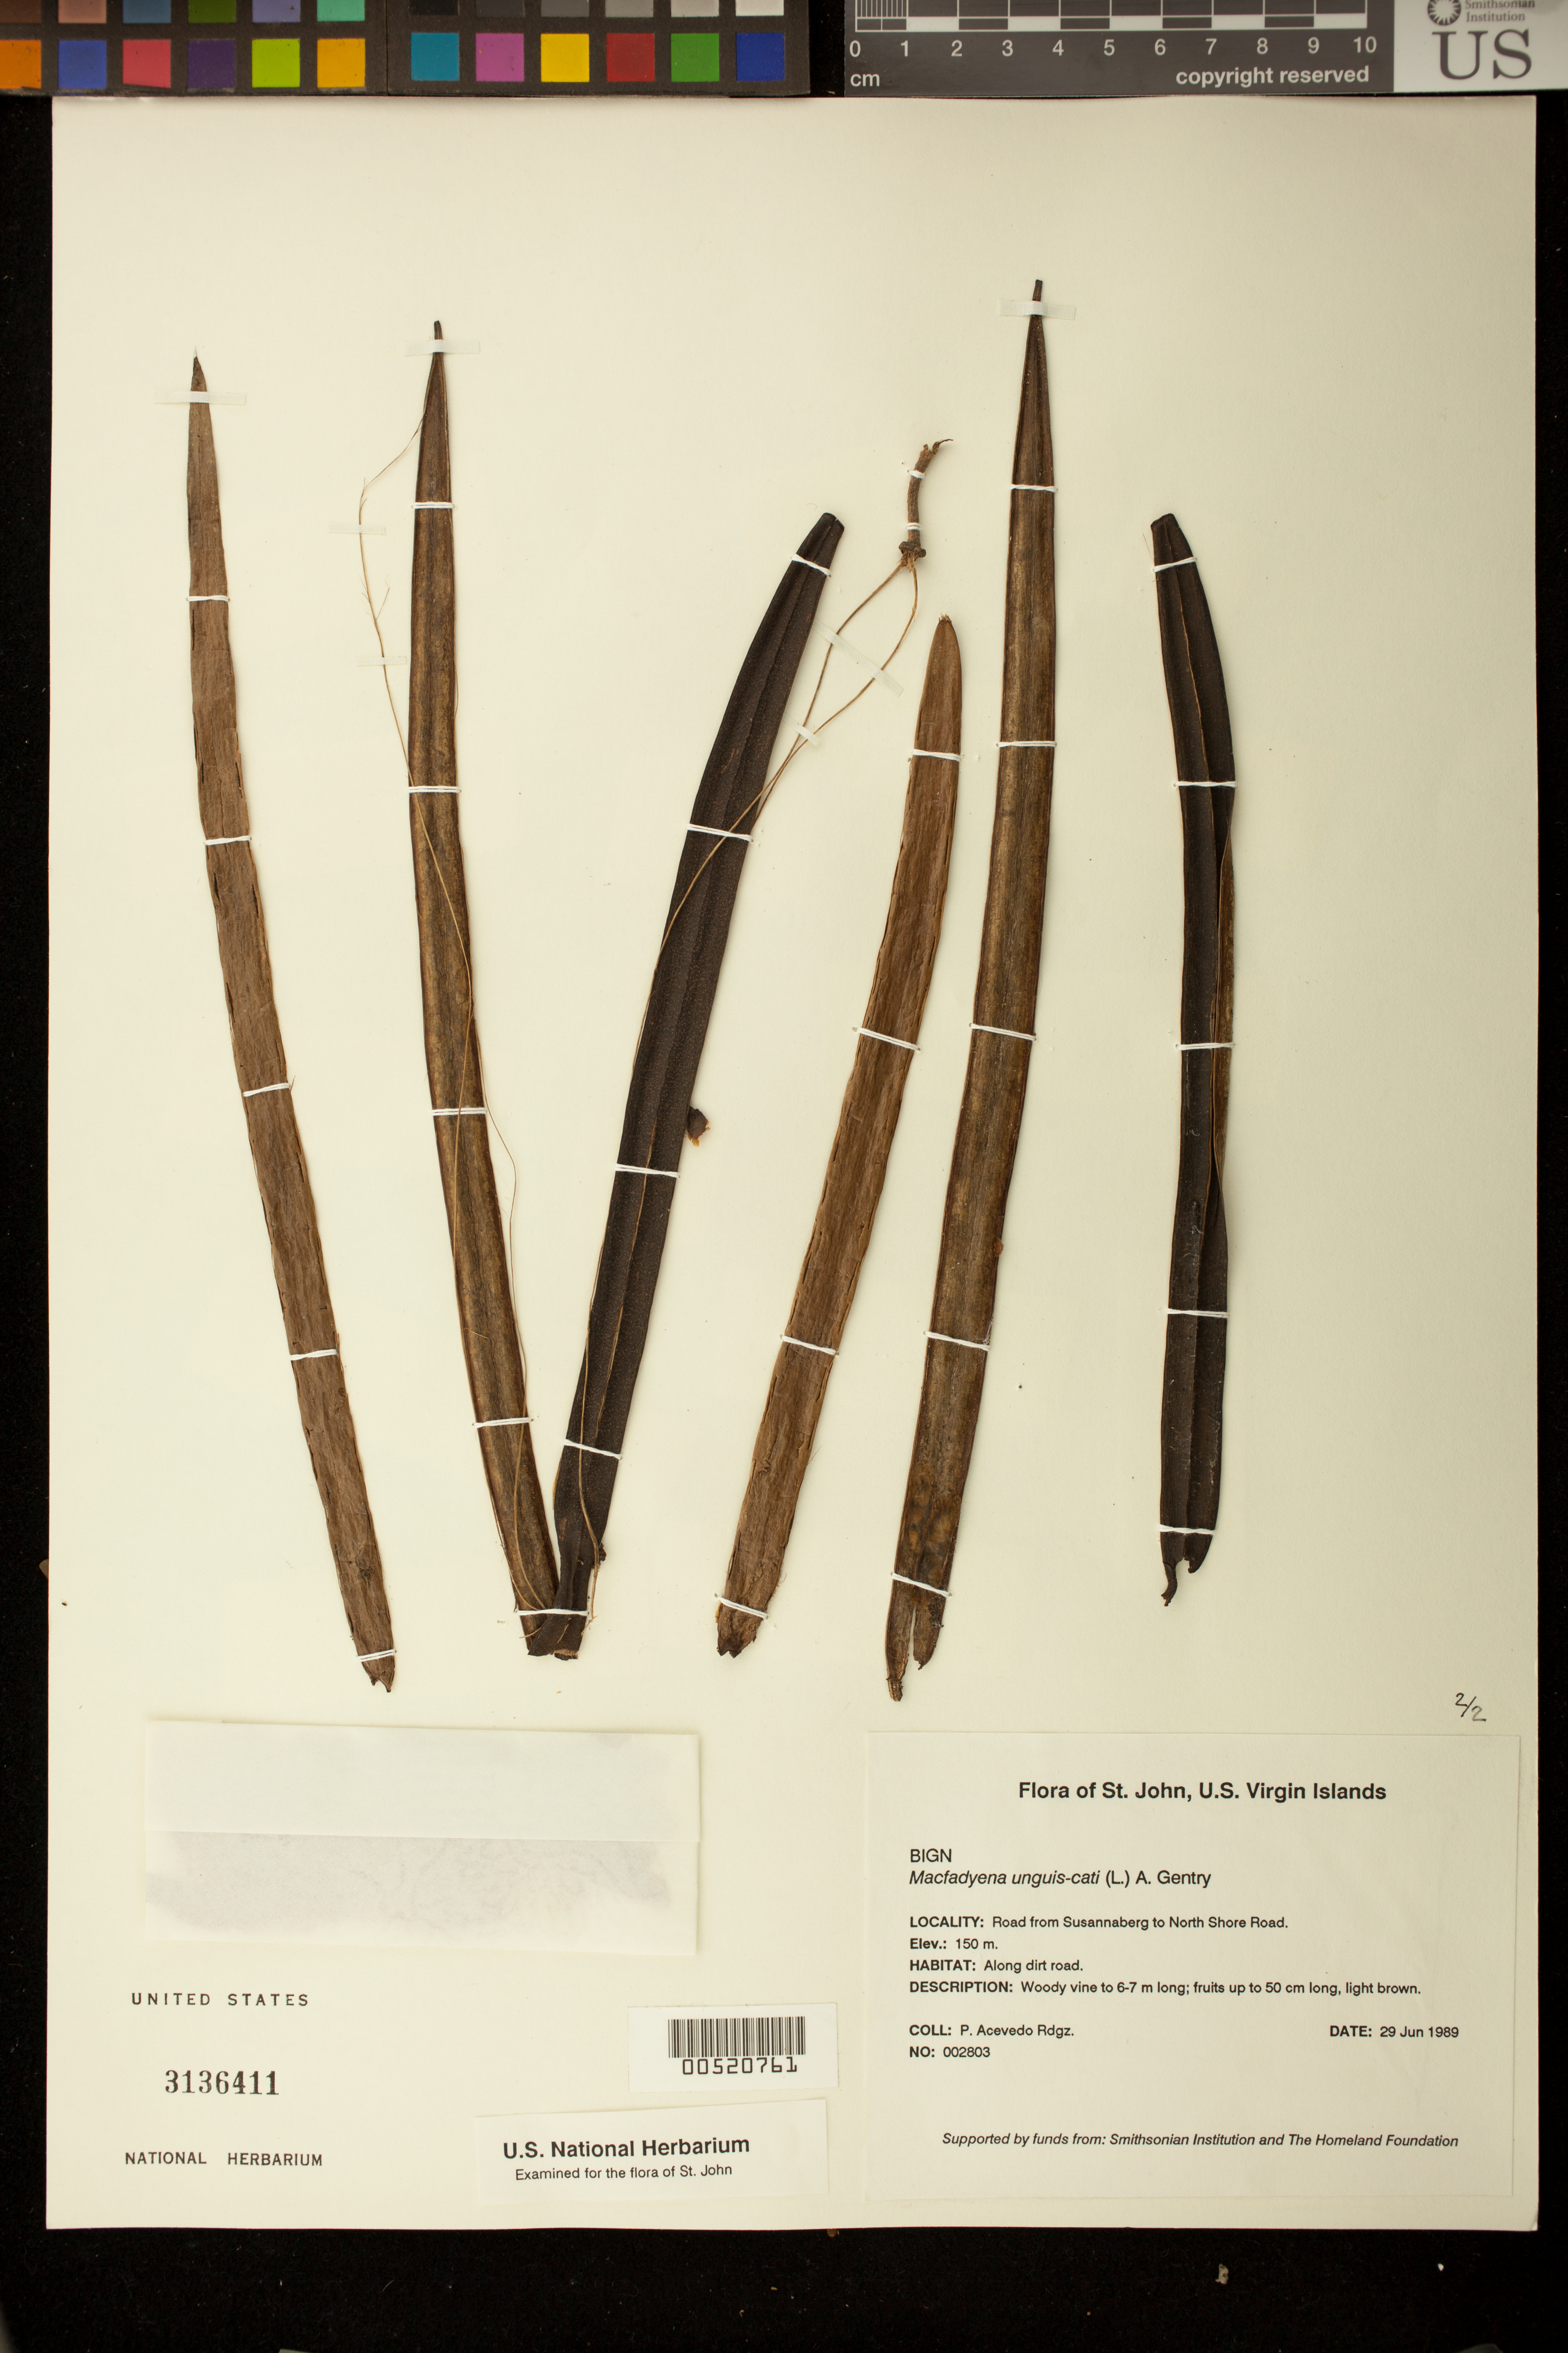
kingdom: Plantae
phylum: Tracheophyta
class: Magnoliopsida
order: Lamiales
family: Bignoniaceae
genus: Dolichandra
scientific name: Dolichandra unguis-cati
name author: (L.) L.G. Lohmann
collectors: P. Acevedo-Rodr.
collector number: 2803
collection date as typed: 29 Jun 1989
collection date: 1989-06-29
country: U.S. Virgin Islands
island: St. John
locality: Cruz Bay Quarter; Dirt road from Susannaberg to North Shore Road.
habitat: Along dirt road.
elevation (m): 150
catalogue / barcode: US 3136411